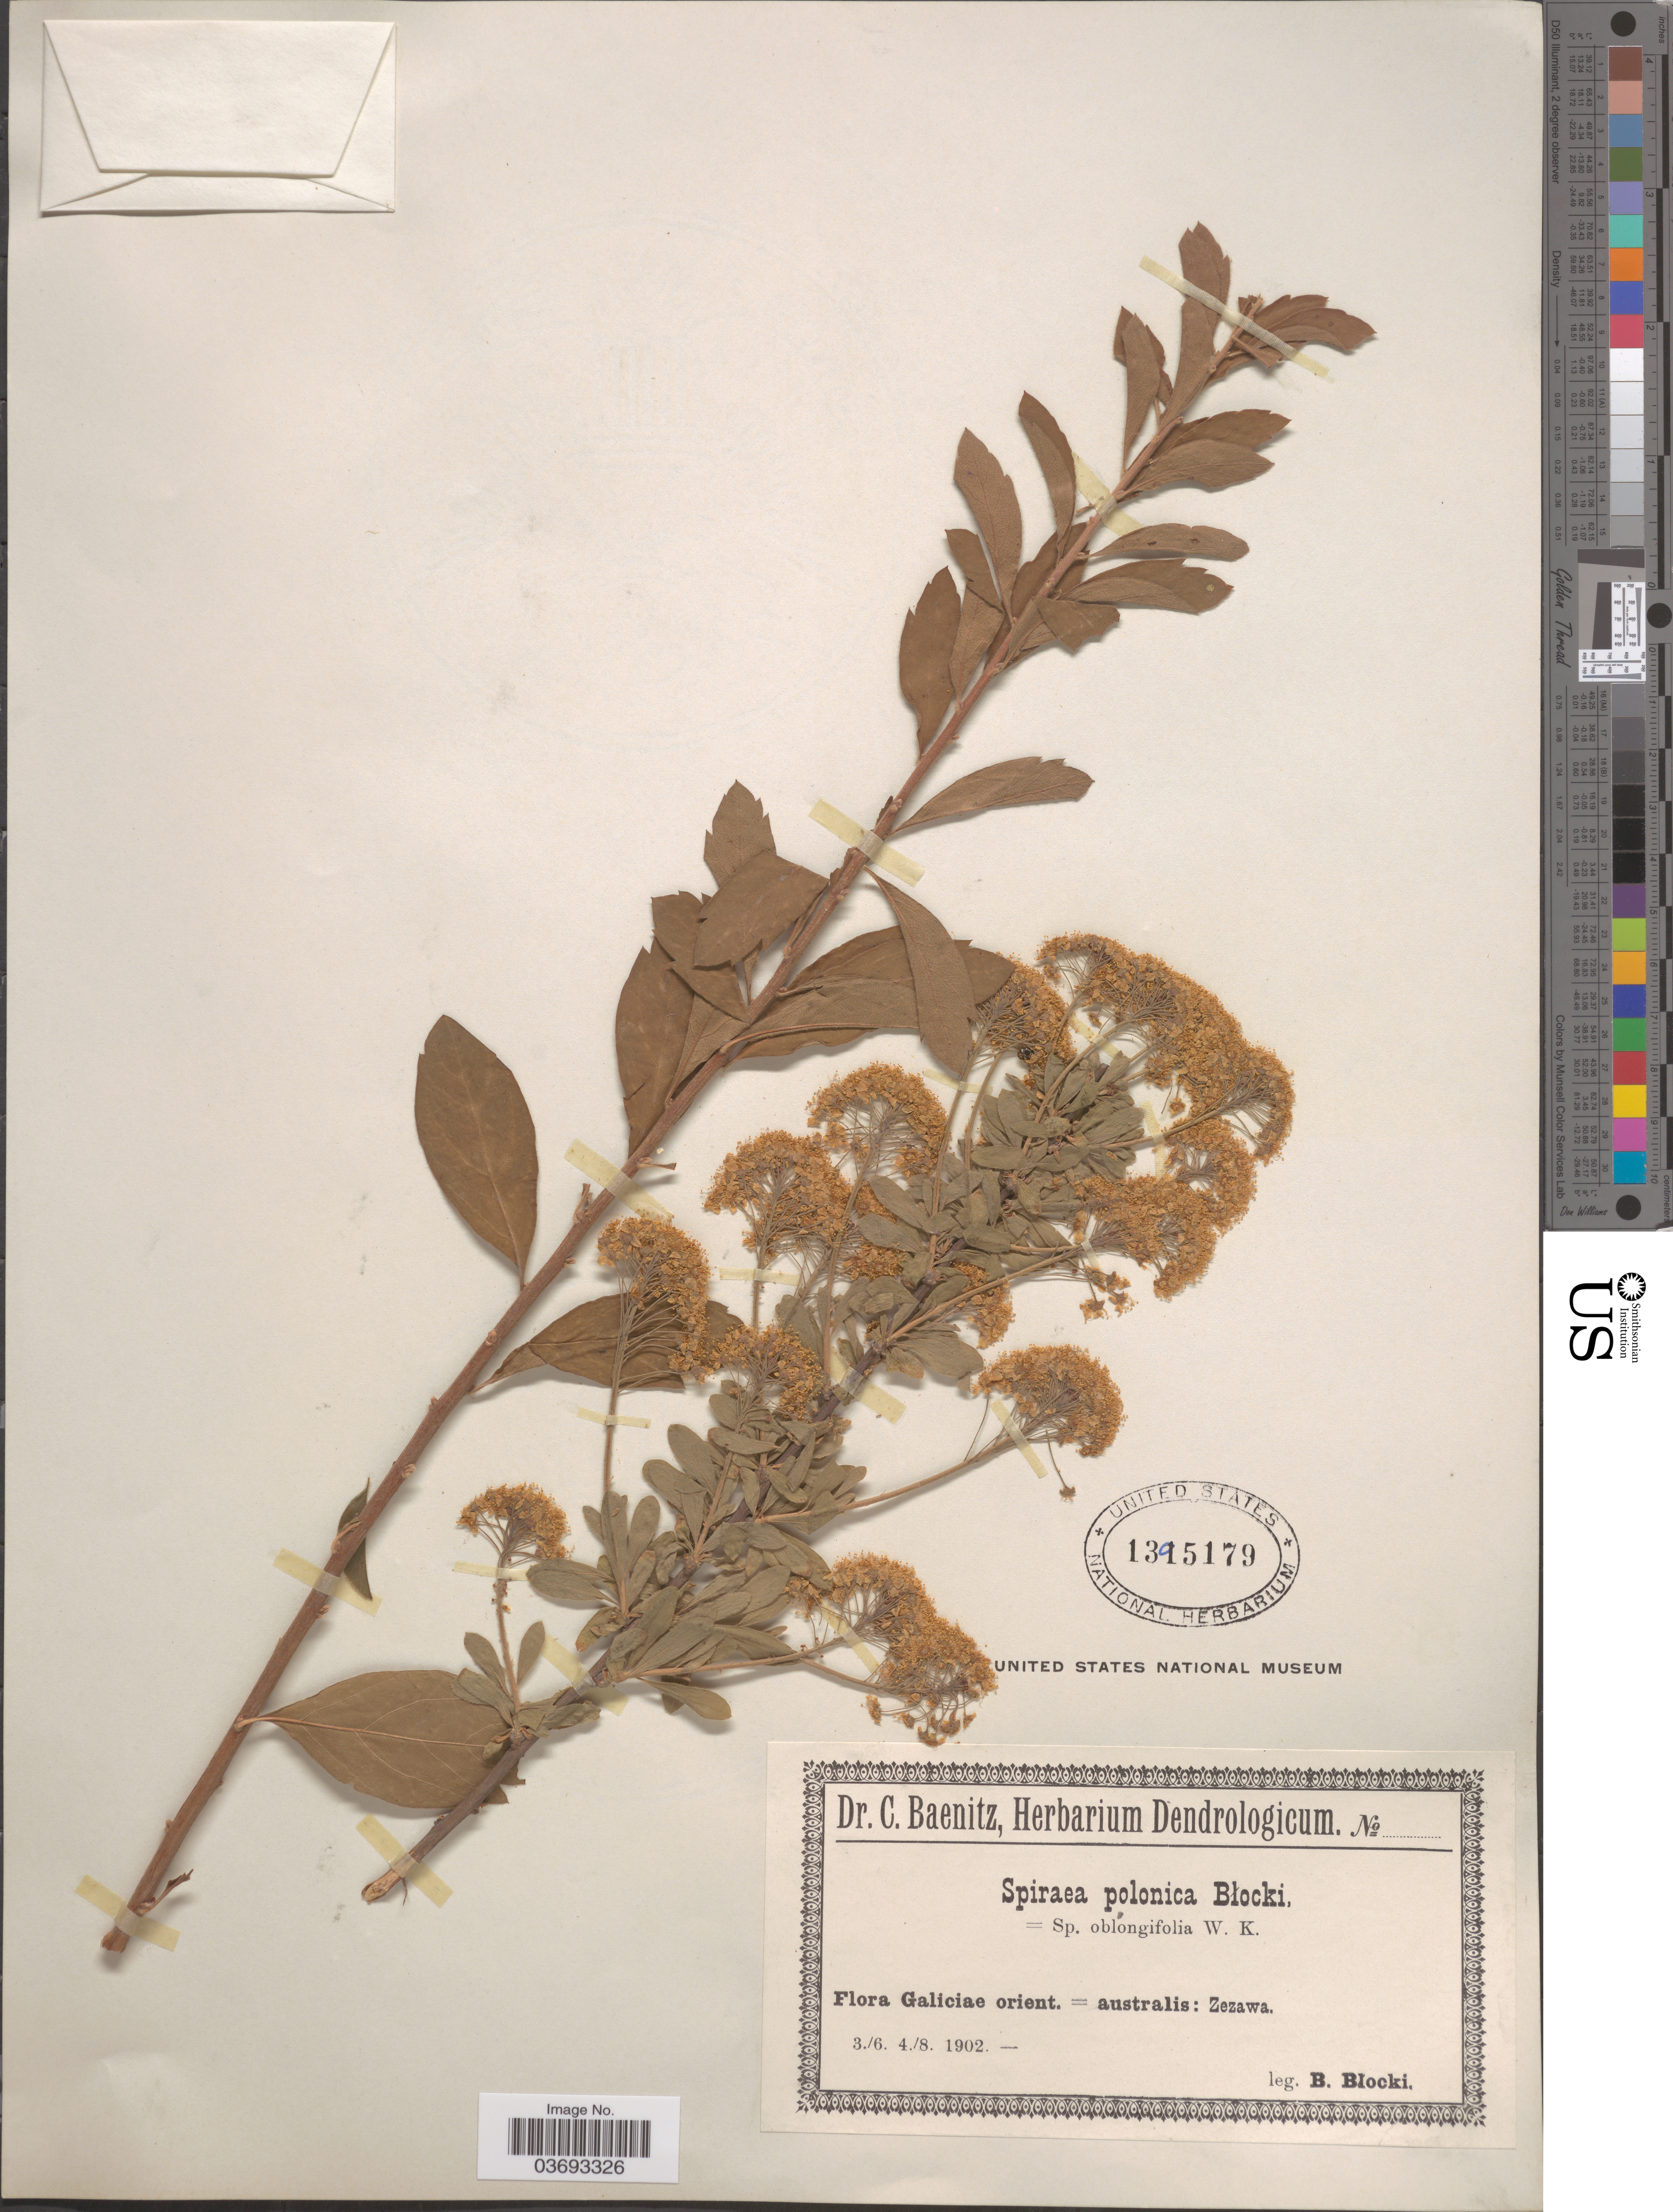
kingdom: Plantae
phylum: Tracheophyta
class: Magnoliopsida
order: Rosales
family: Rosaceae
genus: Spiraea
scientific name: Spiraea polonica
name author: Blocki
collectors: B. Blocki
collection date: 1902-06-03/1902-08-04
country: Spain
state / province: Galicia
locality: Galiciae orient. = australis: Zezawa.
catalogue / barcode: US 1395179